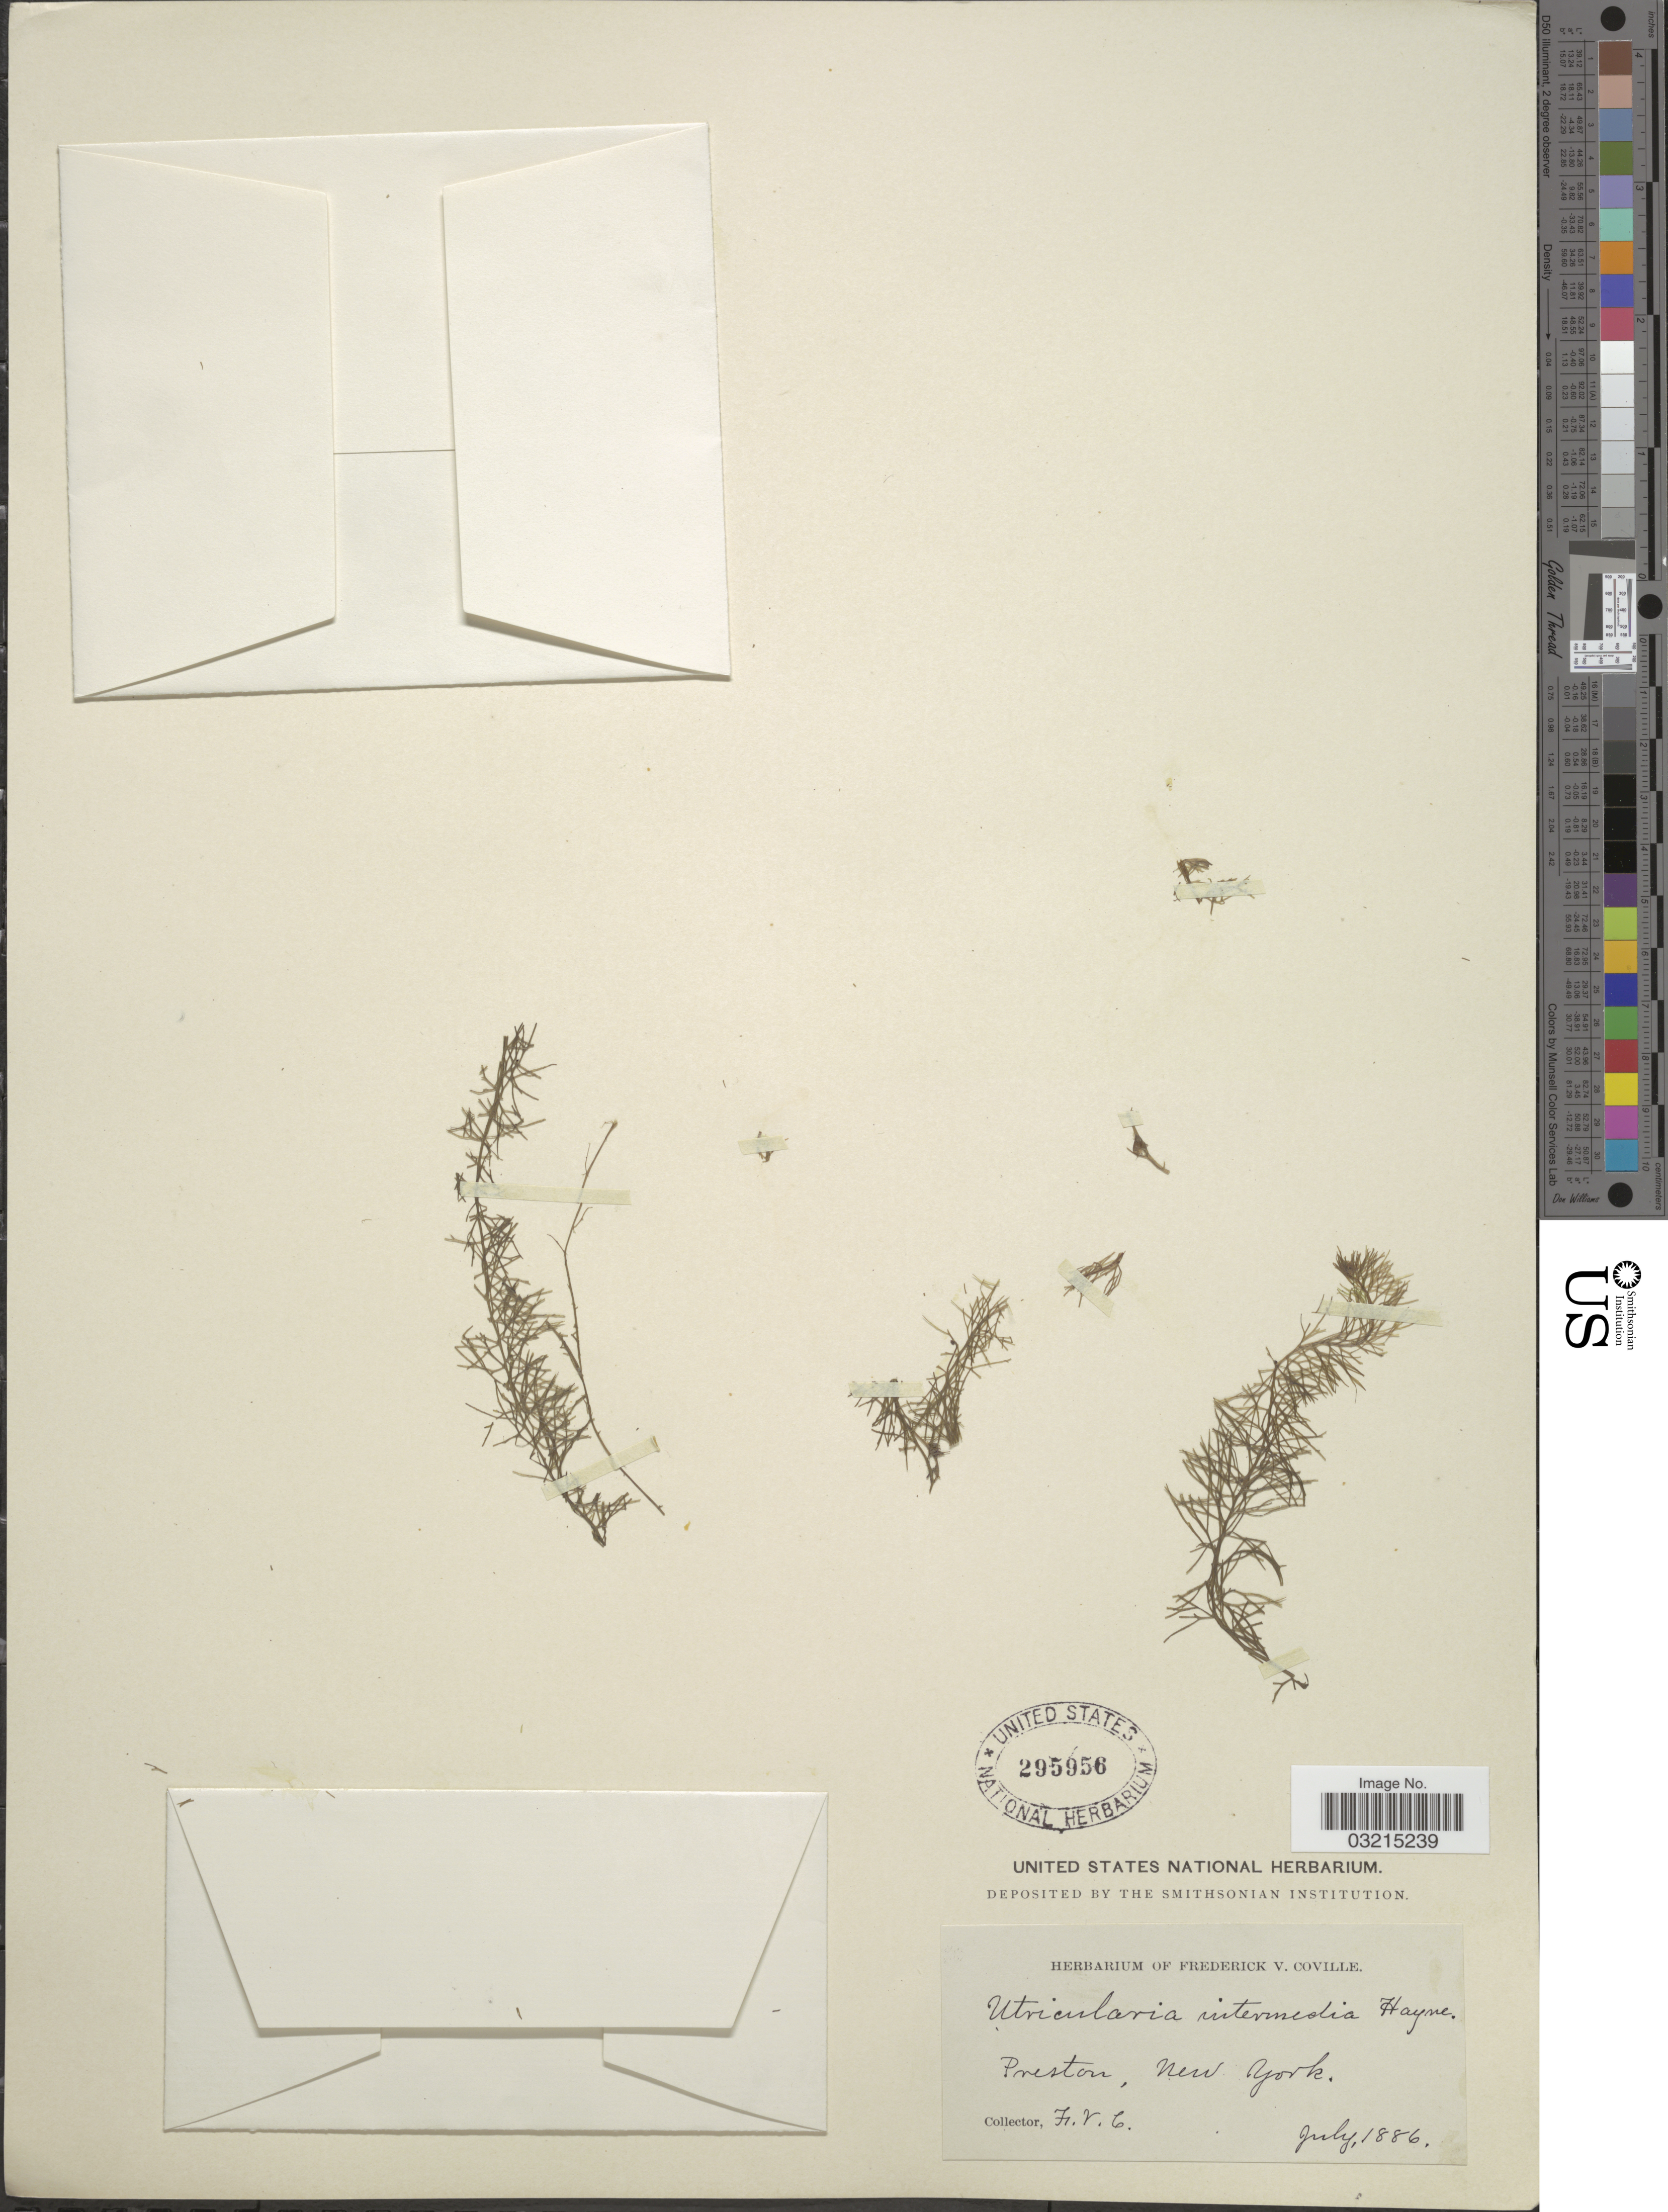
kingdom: Plantae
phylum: Tracheophyta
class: Magnoliopsida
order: Lamiales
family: Lentibulariaceae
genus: Utricularia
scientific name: Utricularia intermedia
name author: Hayne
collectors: F. V. Coville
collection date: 1886-07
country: United States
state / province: New York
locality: Preston.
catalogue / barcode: US 295956